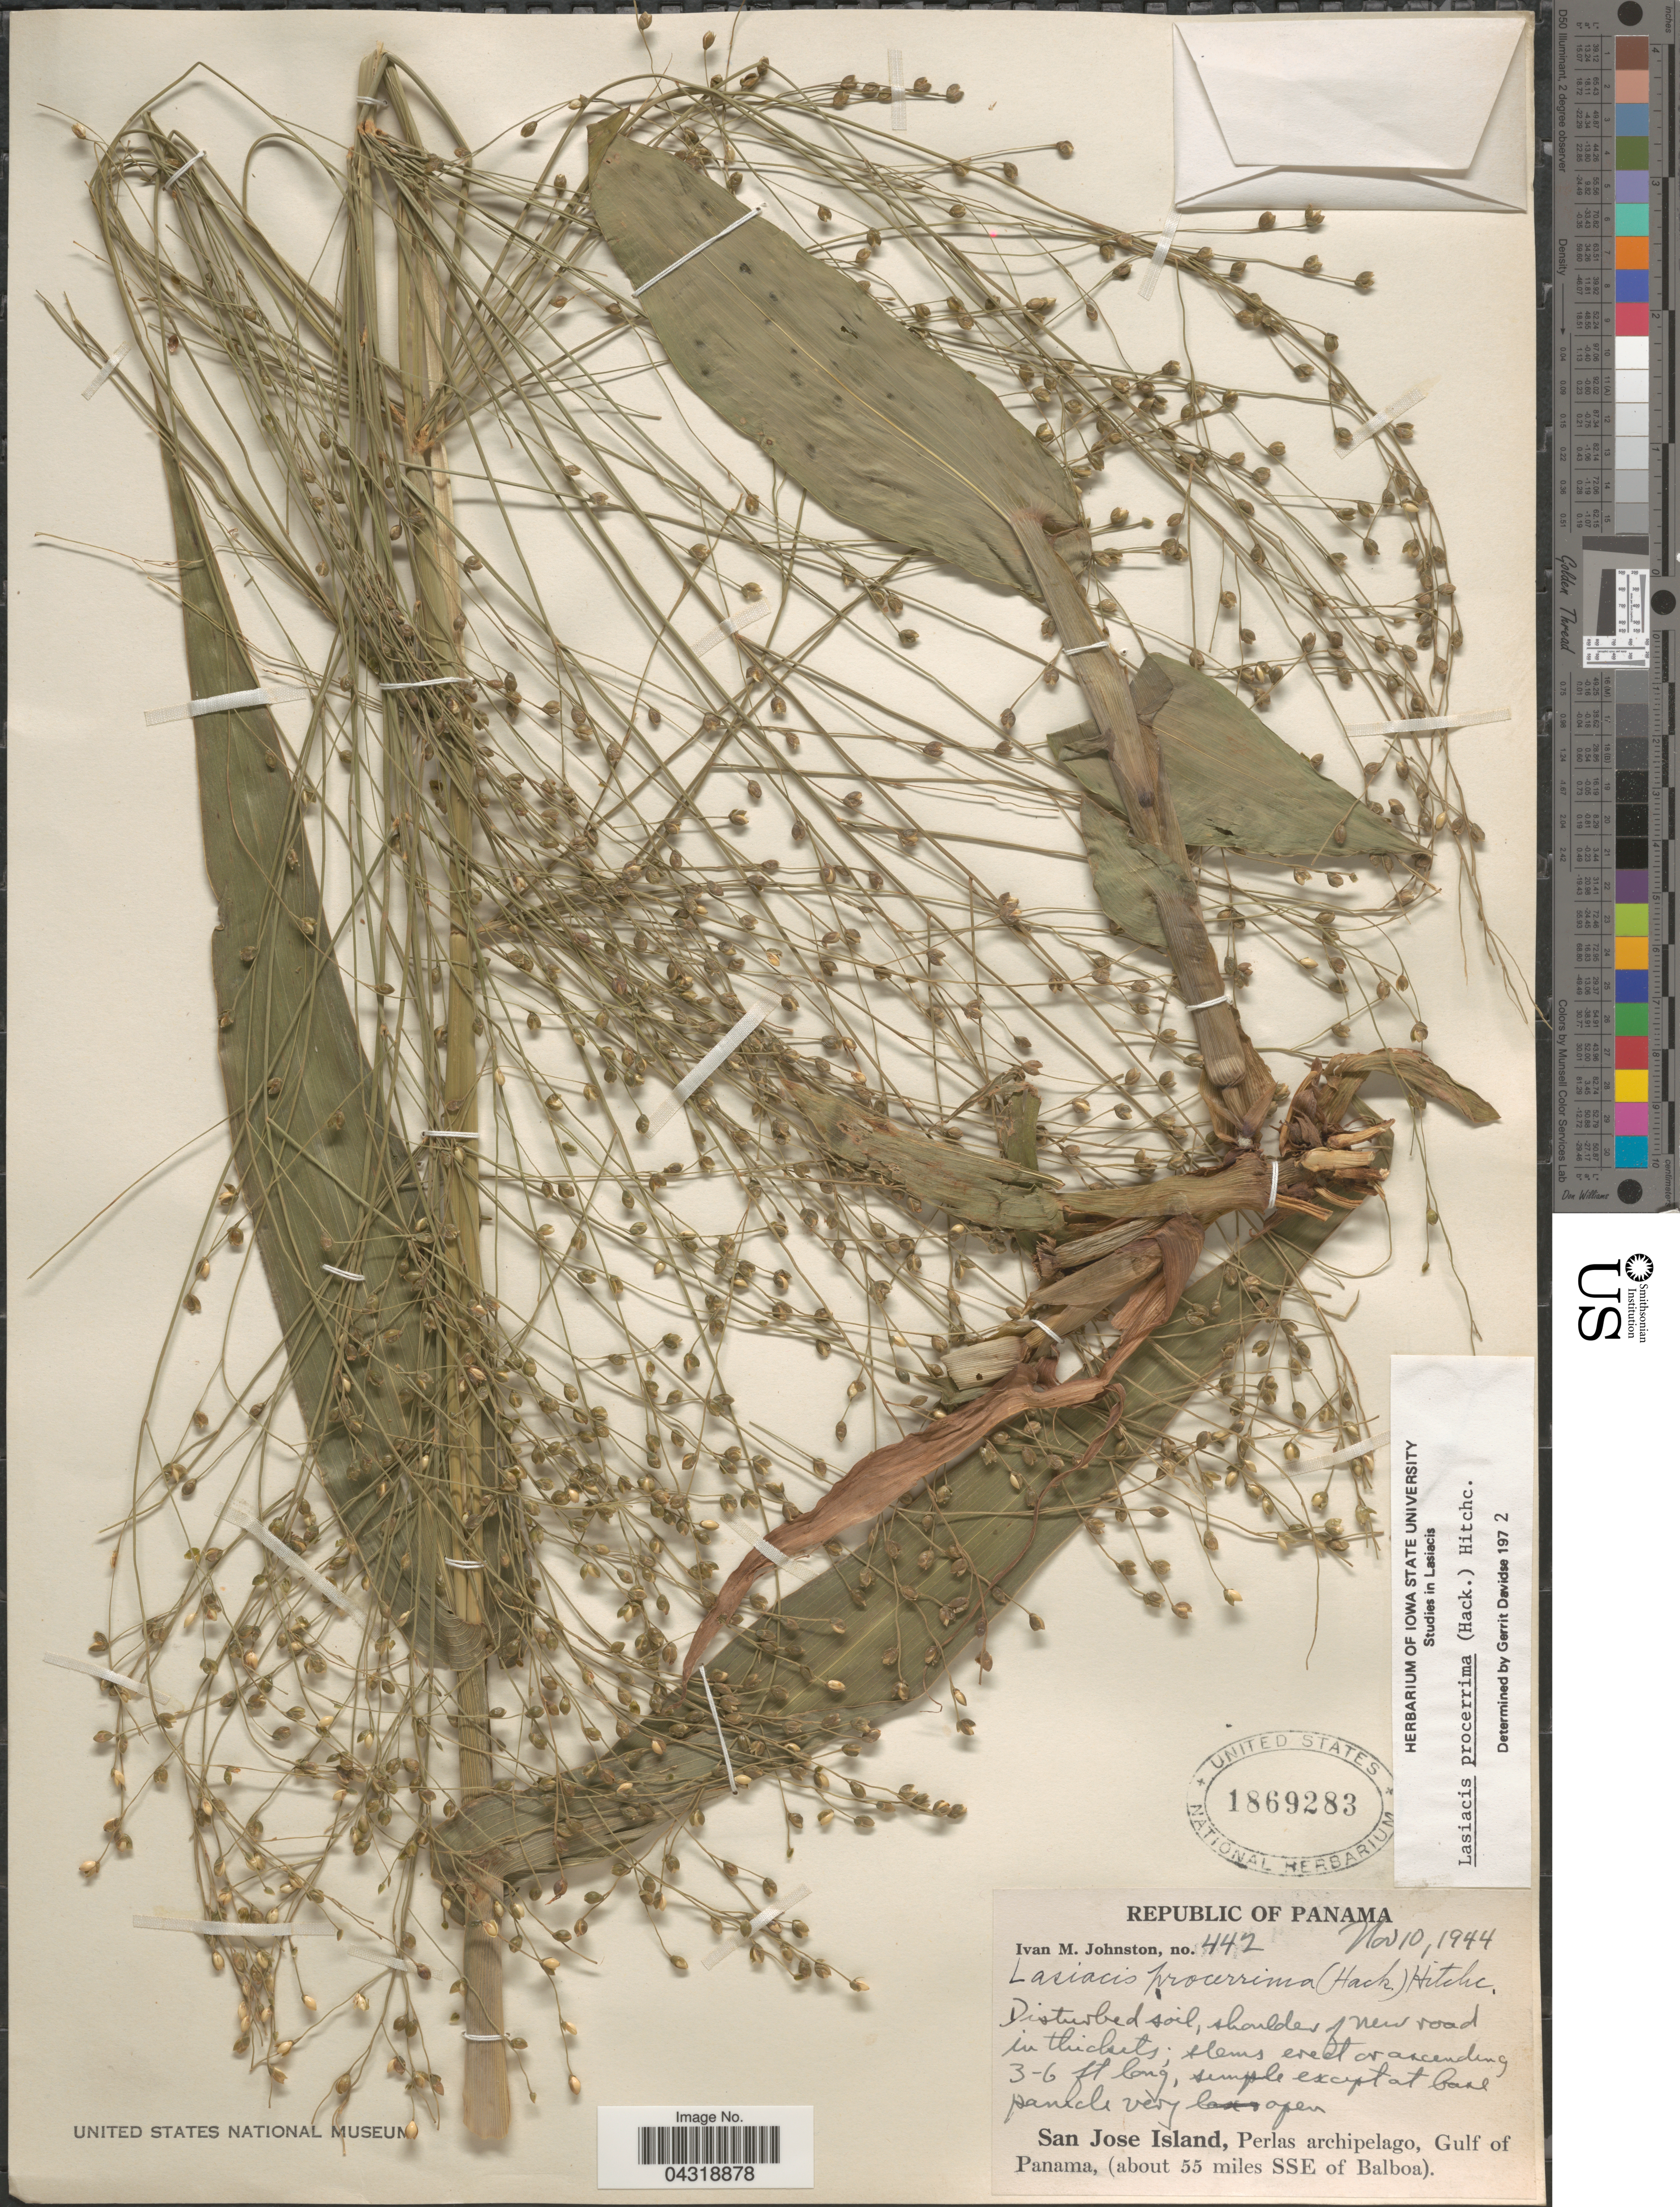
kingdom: Plantae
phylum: Tracheophyta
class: Liliopsida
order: Poales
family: Poaceae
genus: Lasiacis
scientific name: Lasiacis procerrima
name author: (Hack.) Hitchc.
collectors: I.M. Johnston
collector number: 442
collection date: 1944-11-10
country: Panama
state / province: Panamá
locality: San Jose Island, Perlas archipelago, Gulf of Panama, (about 55 miles SSE of Balboa).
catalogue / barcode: US 1869283